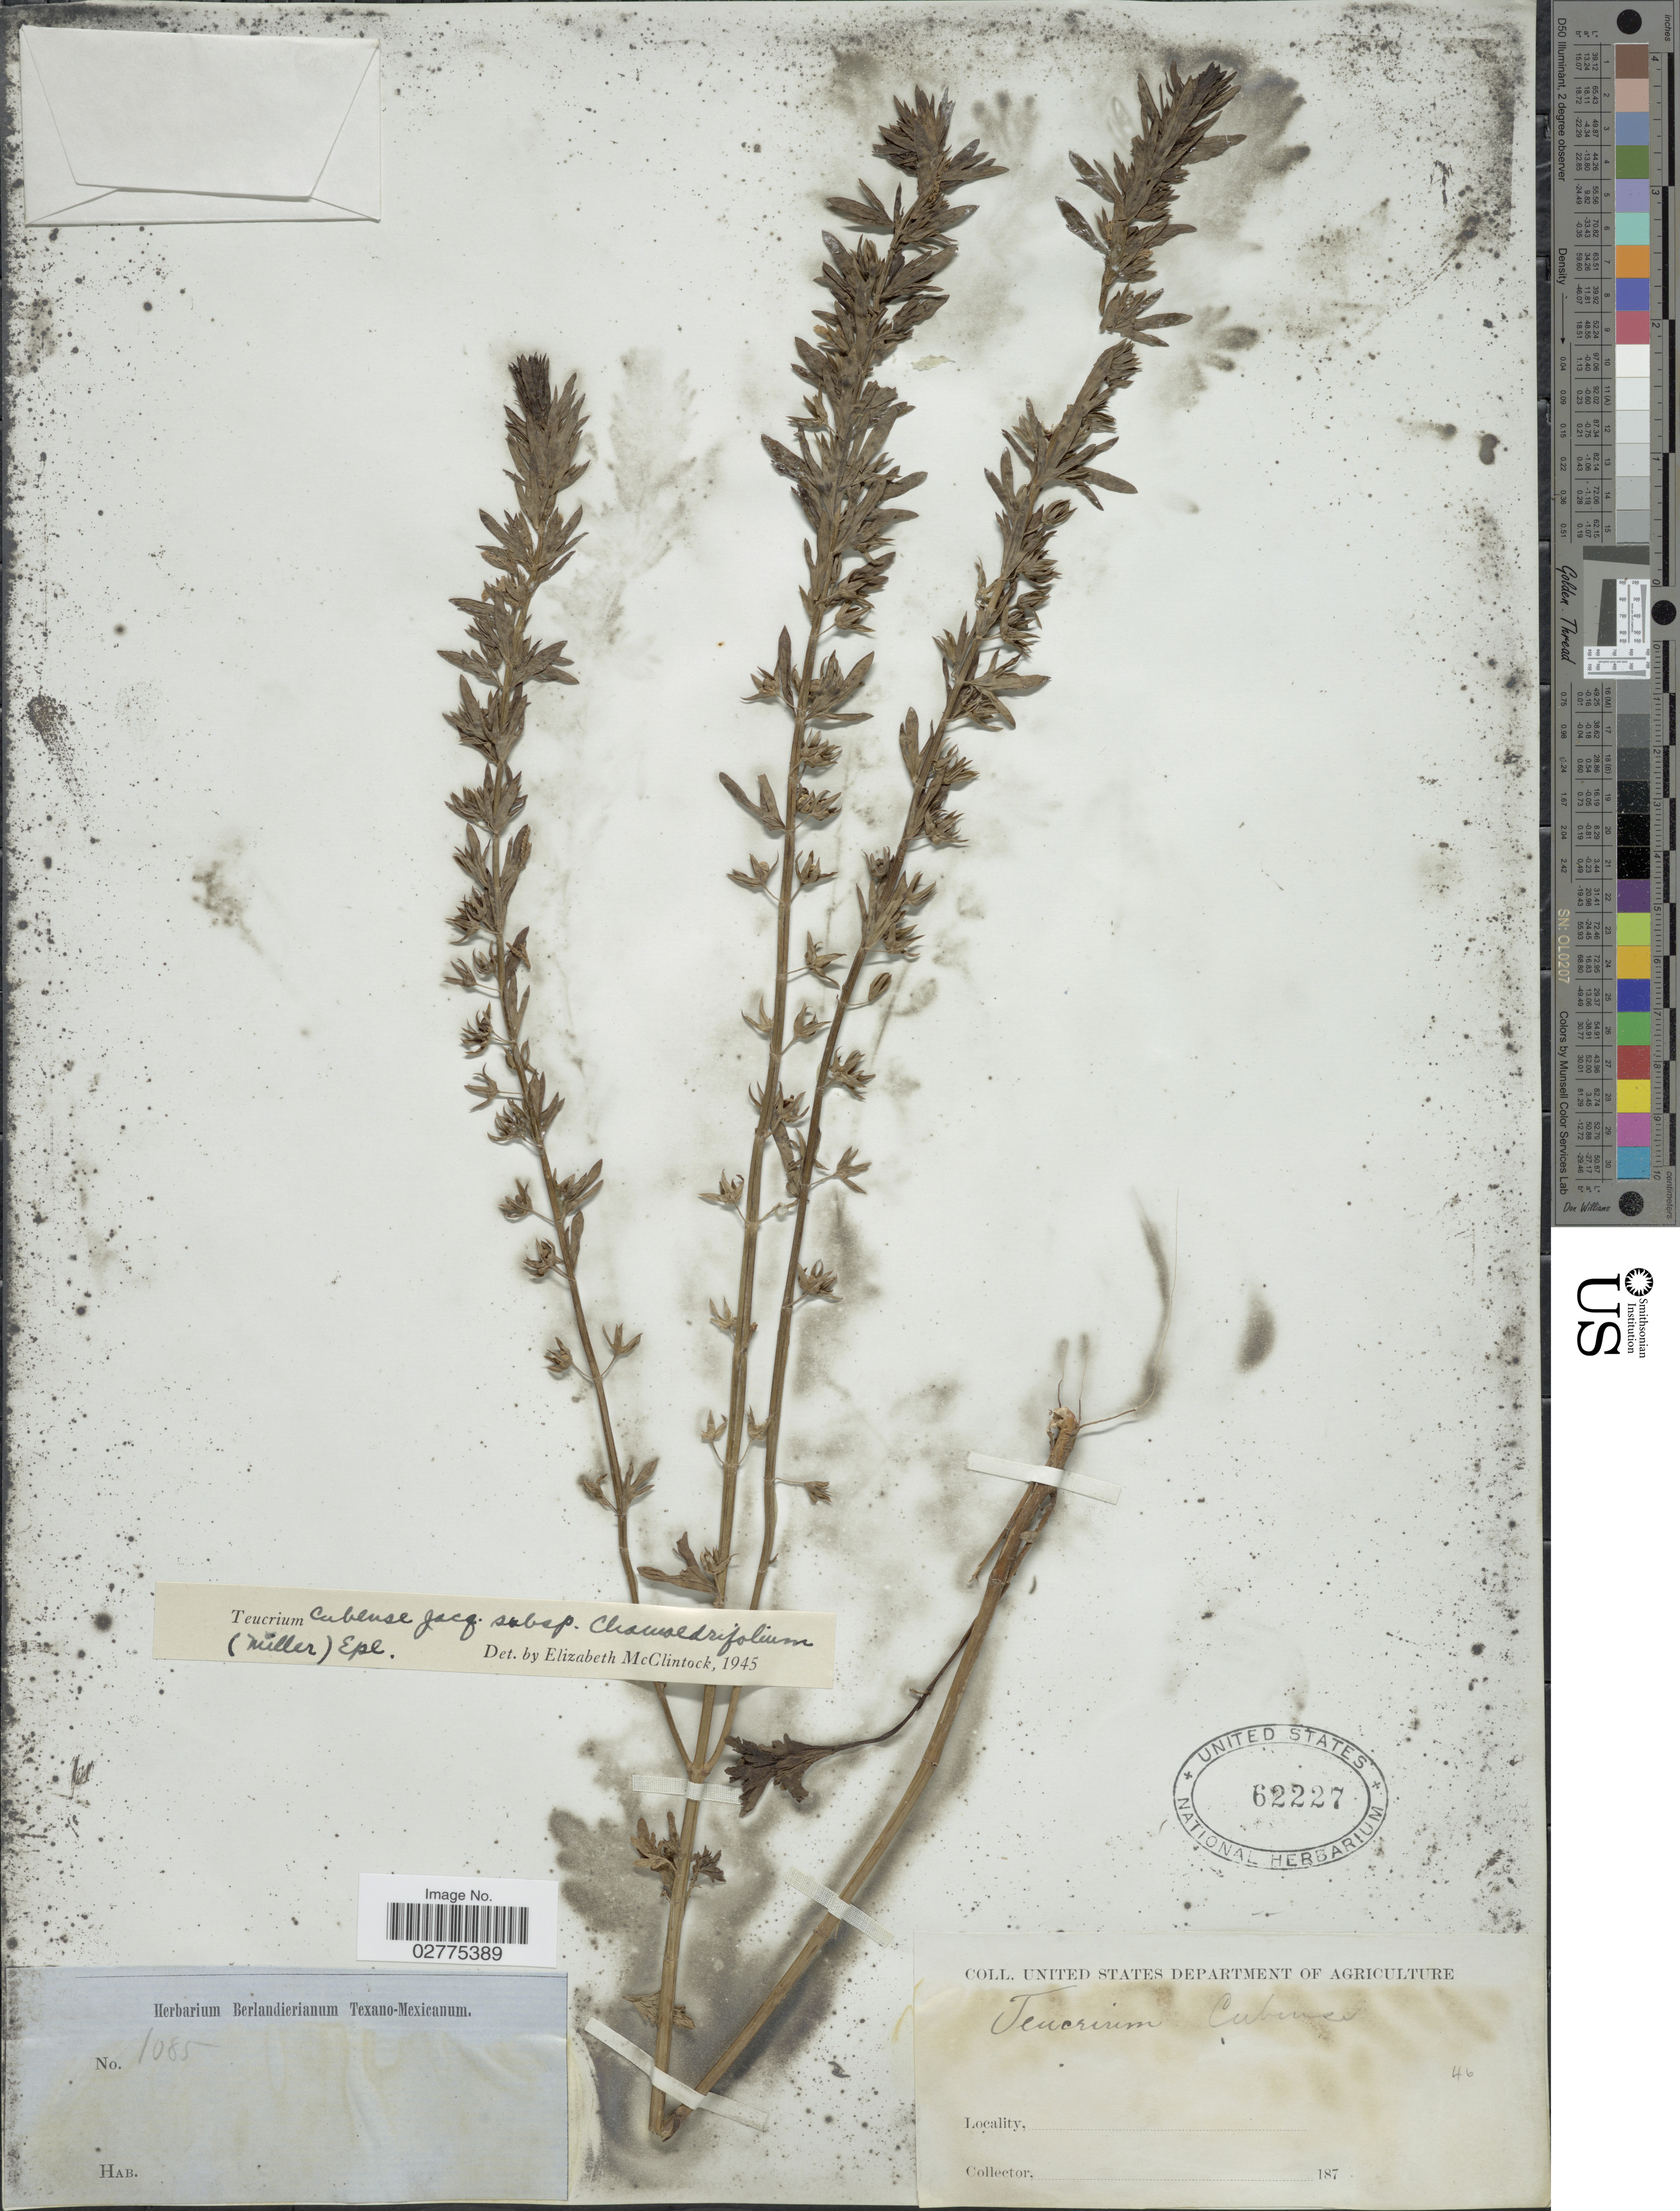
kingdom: Plantae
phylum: Tracheophyta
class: Magnoliopsida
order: Lamiales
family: Lamiaceae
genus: Teucrium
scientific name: Teucrium cubense subsp. chamaedrifolium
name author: Jacq.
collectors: ex Herb. Berlandierianum Texano-Mexicanum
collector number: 1085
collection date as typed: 187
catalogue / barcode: US 62227